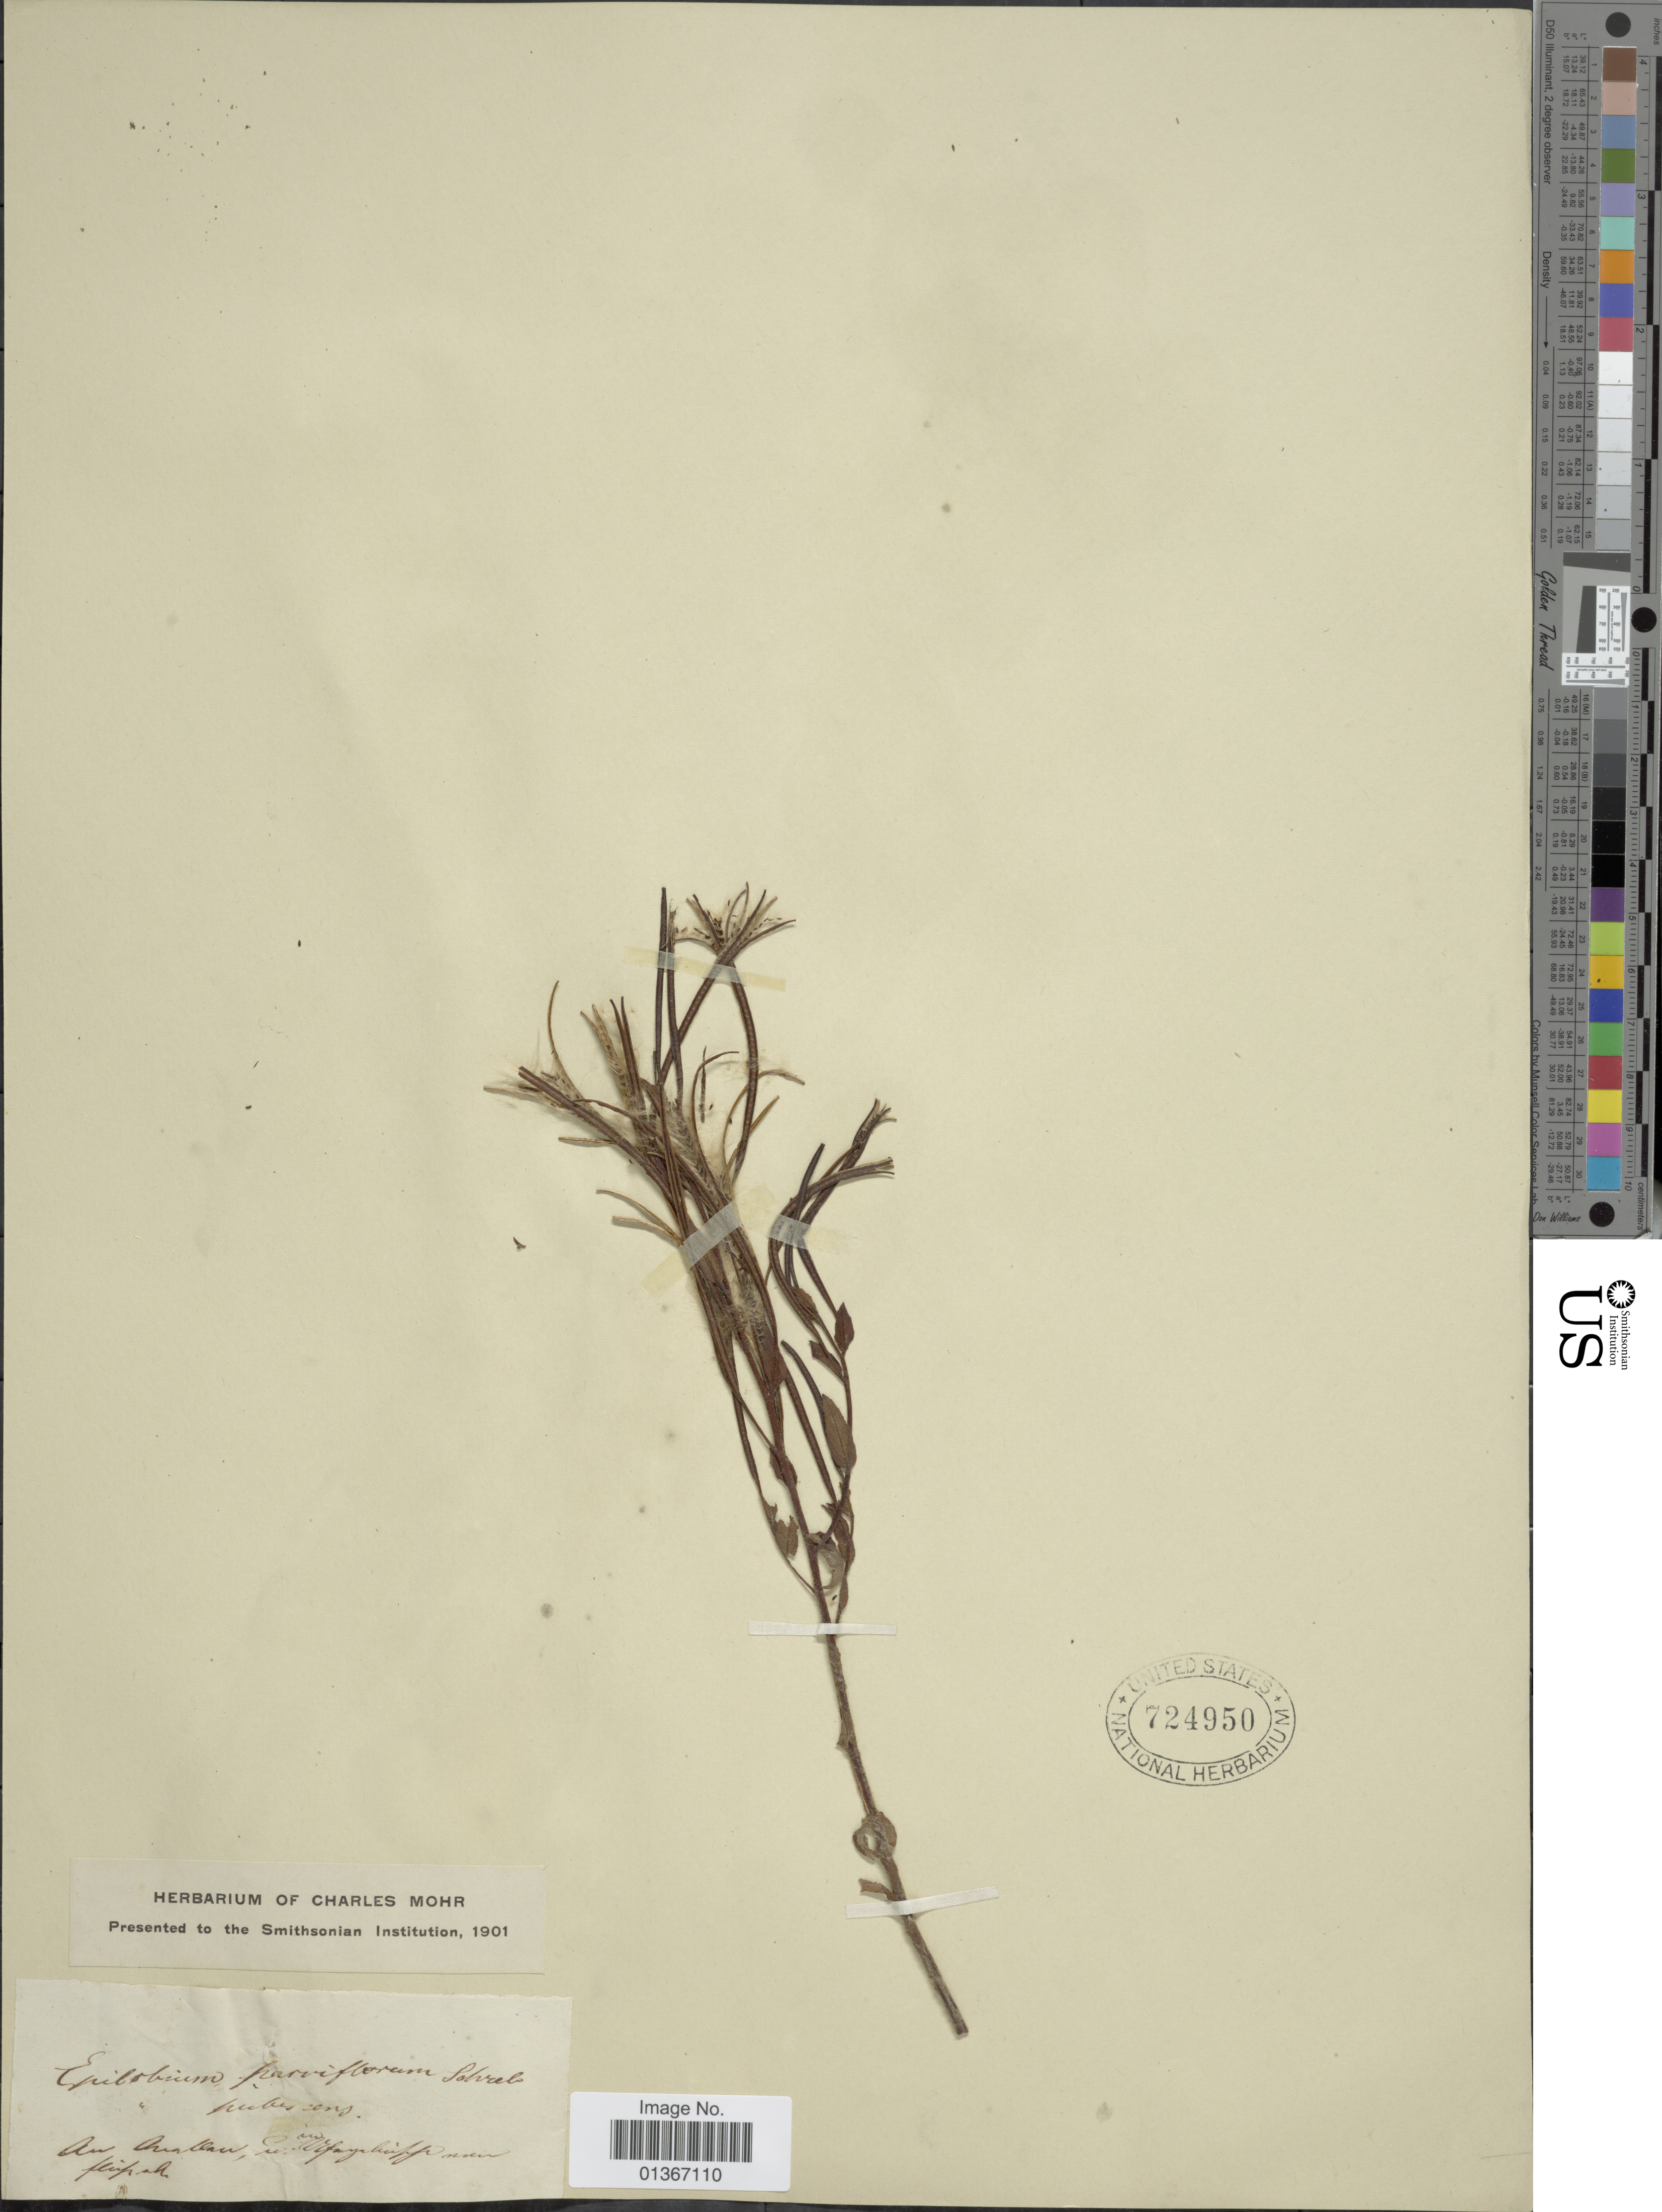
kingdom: Plantae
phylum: Tracheophyta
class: Magnoliopsida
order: Myrtales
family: Onagraceae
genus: Epilobium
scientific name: Epilobium parviflorum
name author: Schreb.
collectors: ex herb. Charles Mohr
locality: An Arnllan, [illegible text].[interpreted]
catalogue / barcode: US 724950